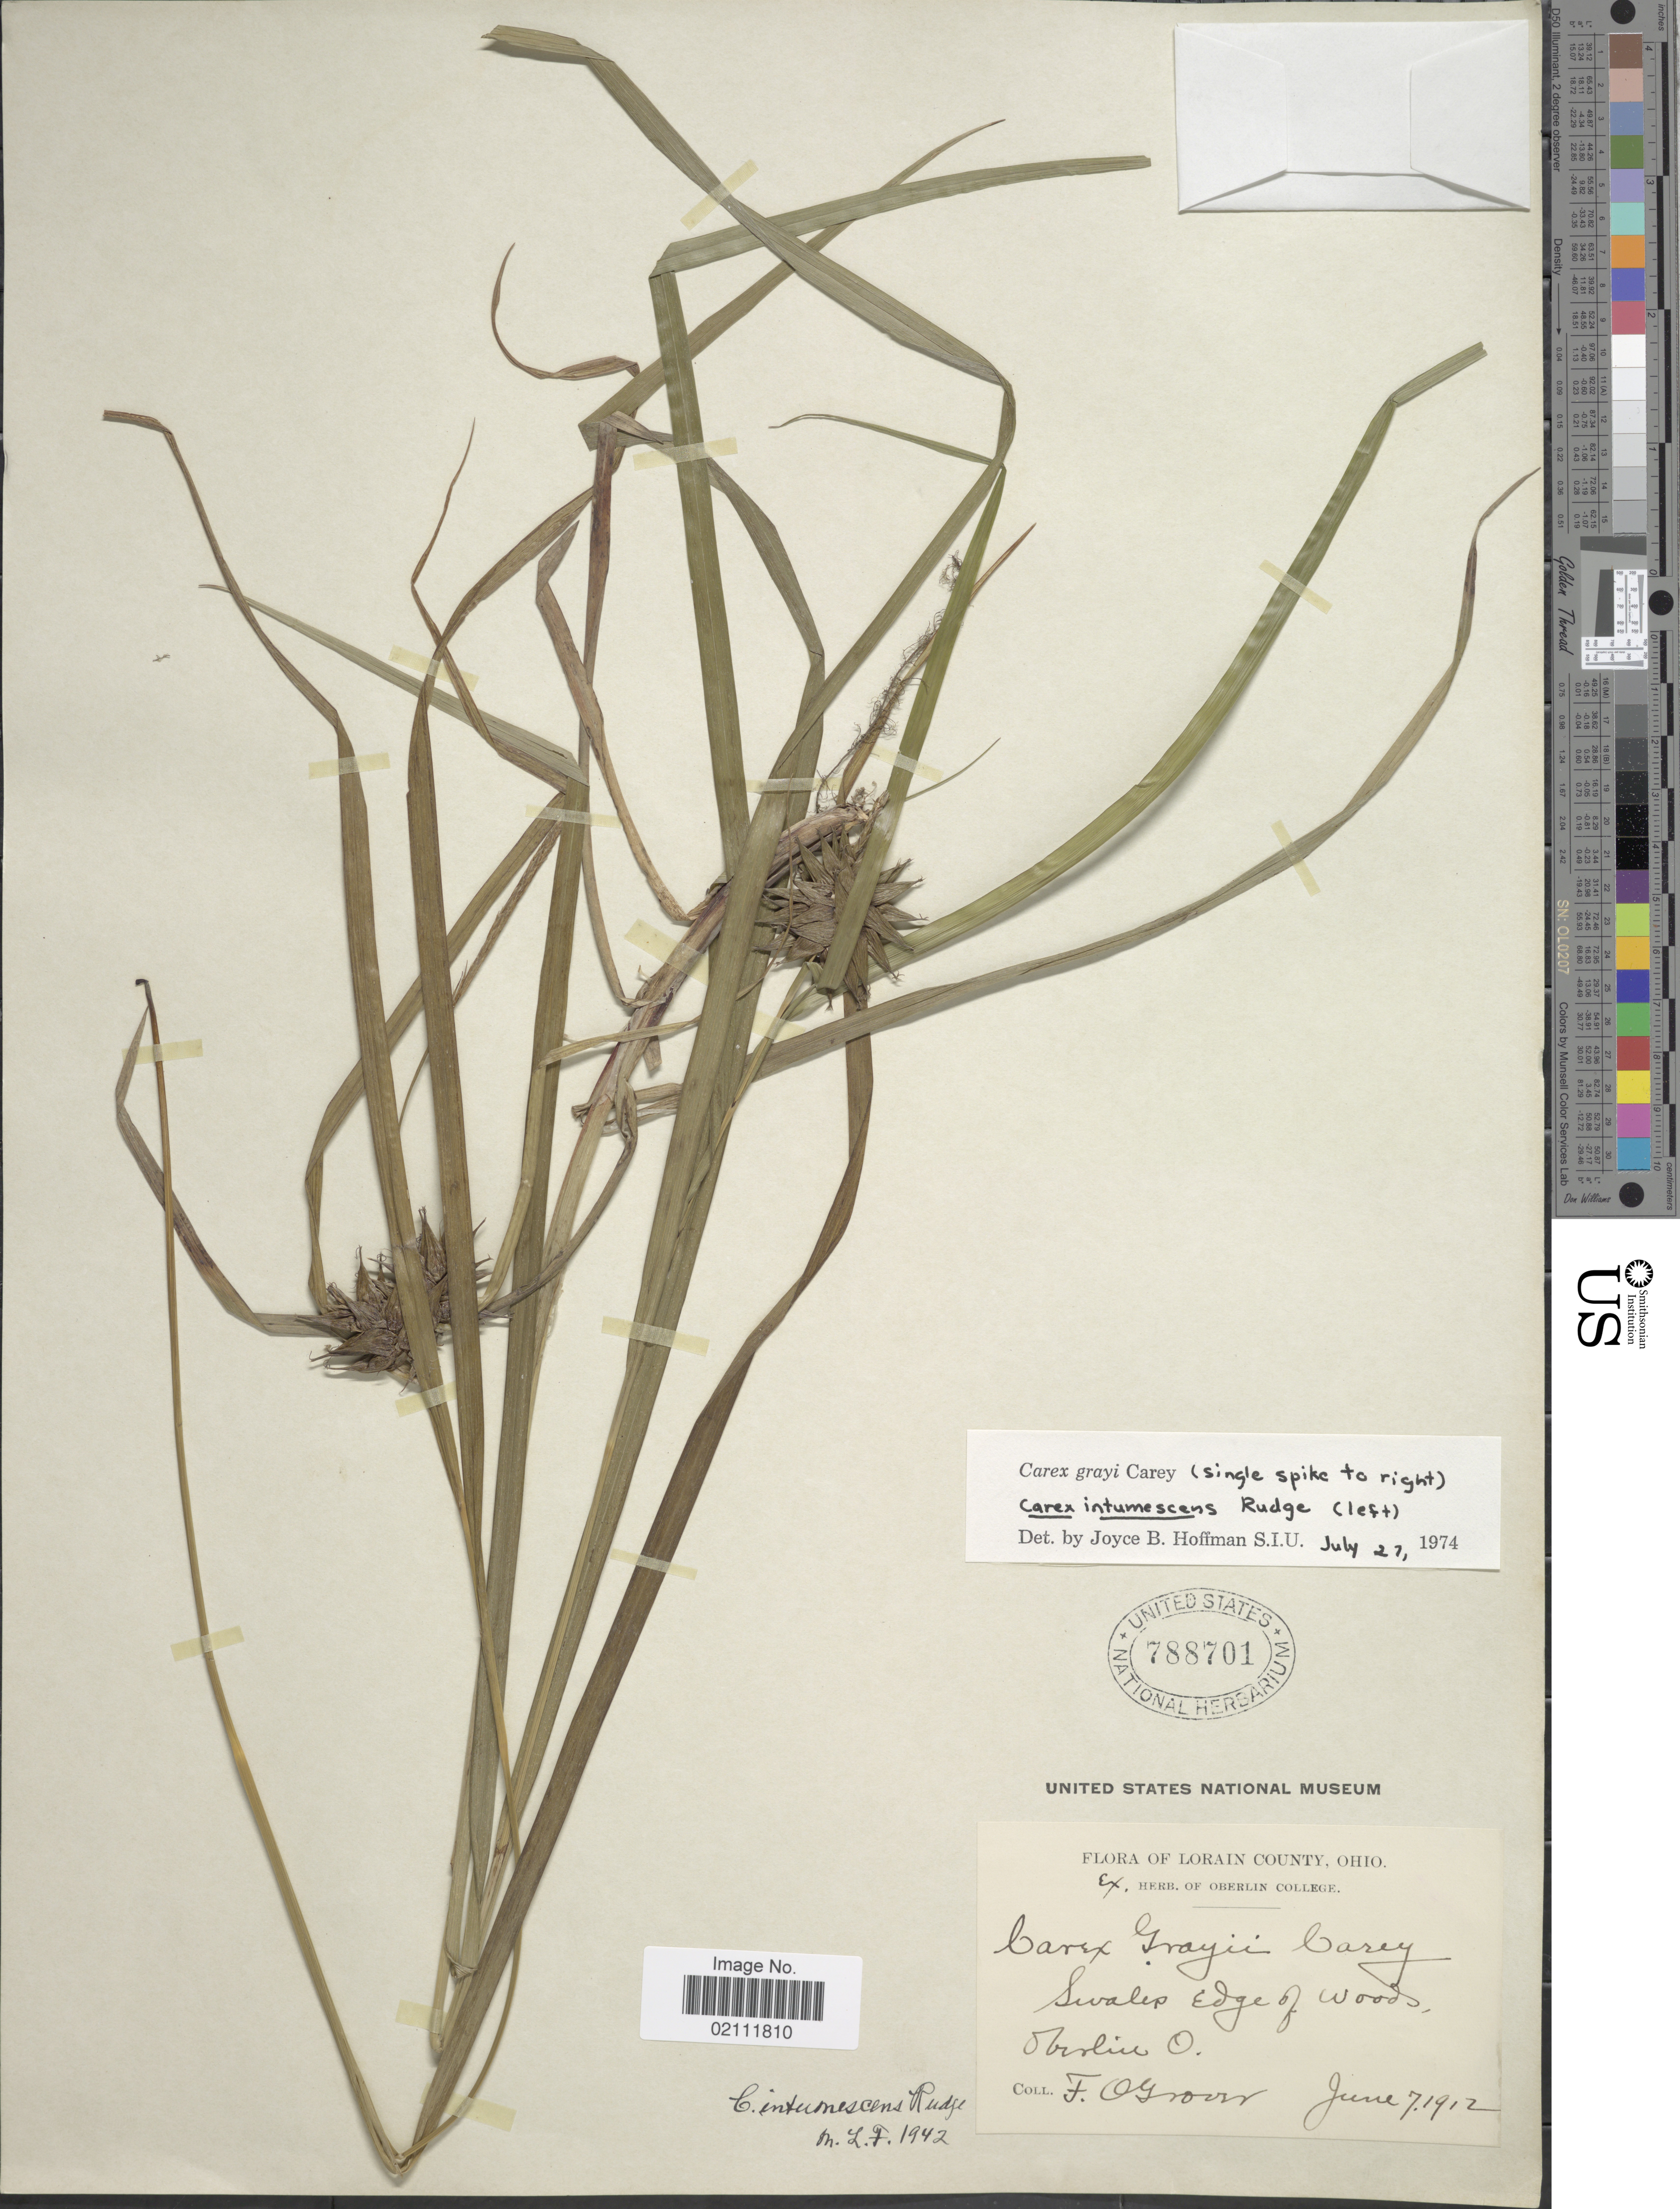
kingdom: Plantae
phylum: Tracheophyta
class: Liliopsida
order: Poales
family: Cyperaceae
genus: Carex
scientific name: Carex grayi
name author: J. Carey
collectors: F. Grover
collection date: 1912-06-07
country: United States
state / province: Ohio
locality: Lorain County, Swales, edge of woods, Oberlin Co.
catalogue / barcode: US 788701